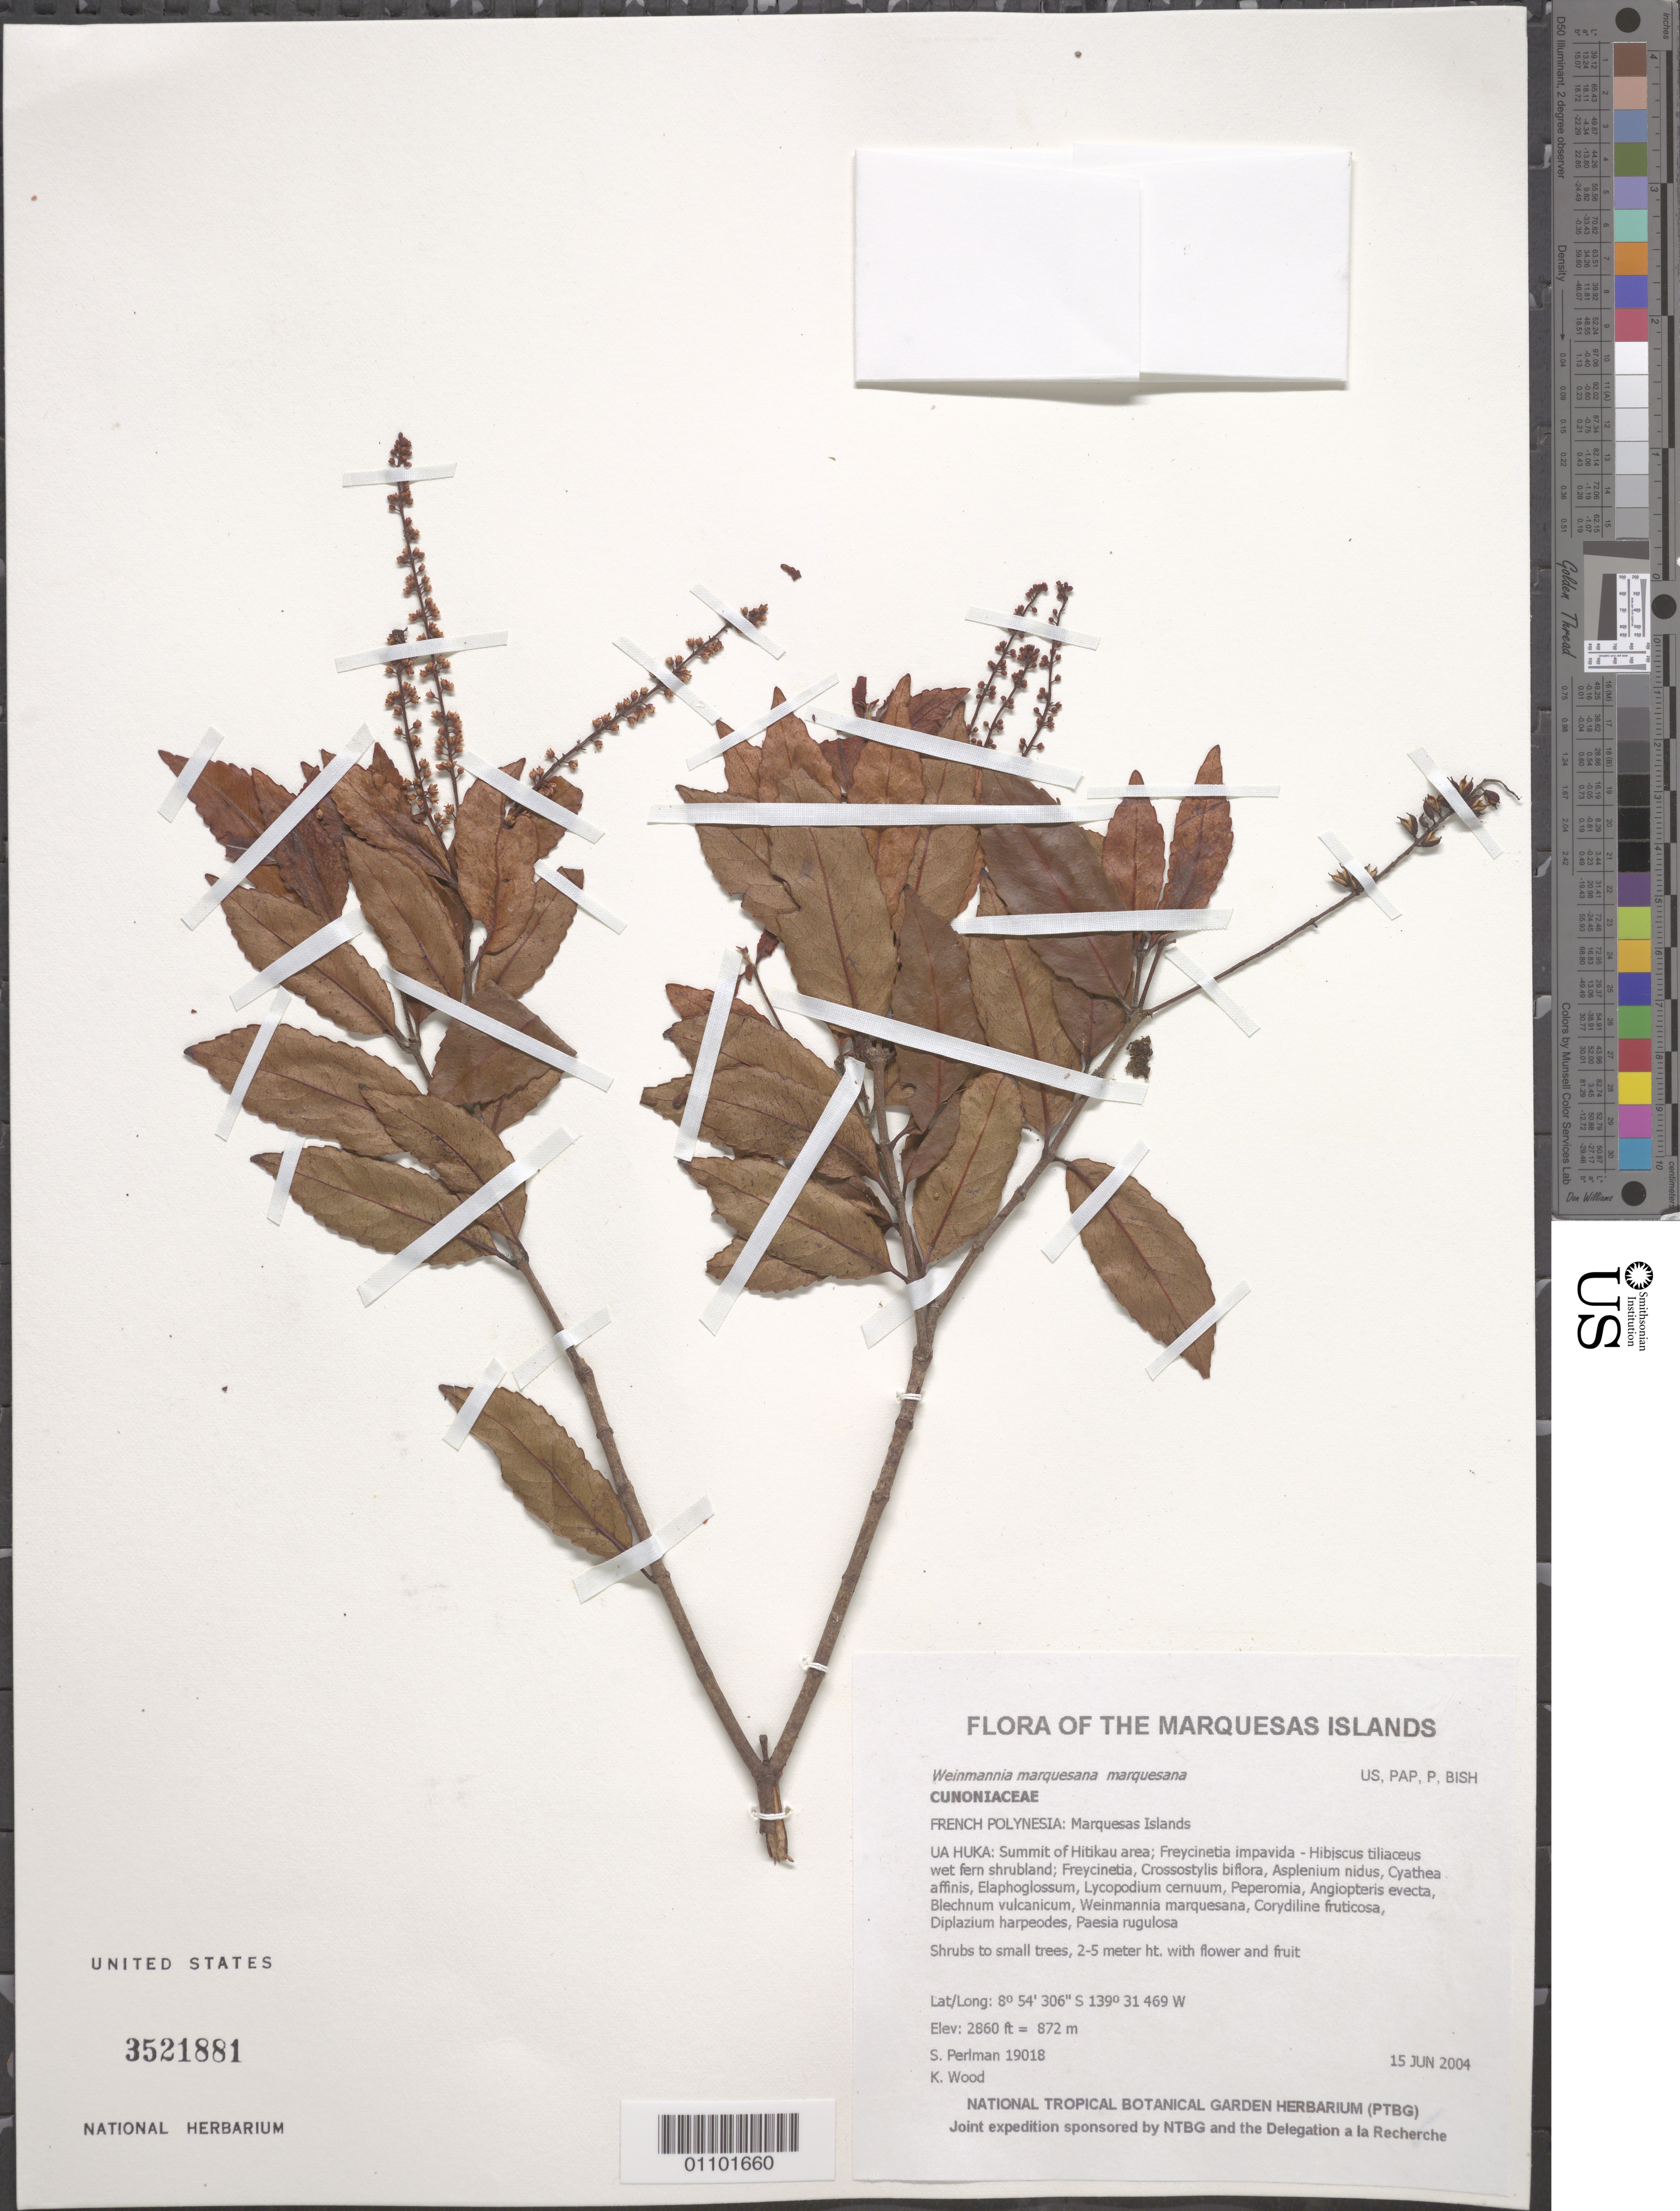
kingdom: Plantae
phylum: Tracheophyta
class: Magnoliopsida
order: Oxalidales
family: Cunoniaceae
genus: Pterophylla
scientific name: Pterophylla marquesana var. marquesana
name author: (F. Br.) Pillon & H.C. Hopkins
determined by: Wagner, W. L., (BOT), Smithsonian Institution - National Museum of Natural History (UNITED STATES)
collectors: S. P. Perlman & K. R. Wood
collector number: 19018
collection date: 2004-06-15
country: French Polynesia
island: Ua Huka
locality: Summit of Hitikau area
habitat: Freycinetia impavida - Hibiscus tiliaceus wet fern shrubland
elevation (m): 872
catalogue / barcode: US 3521881